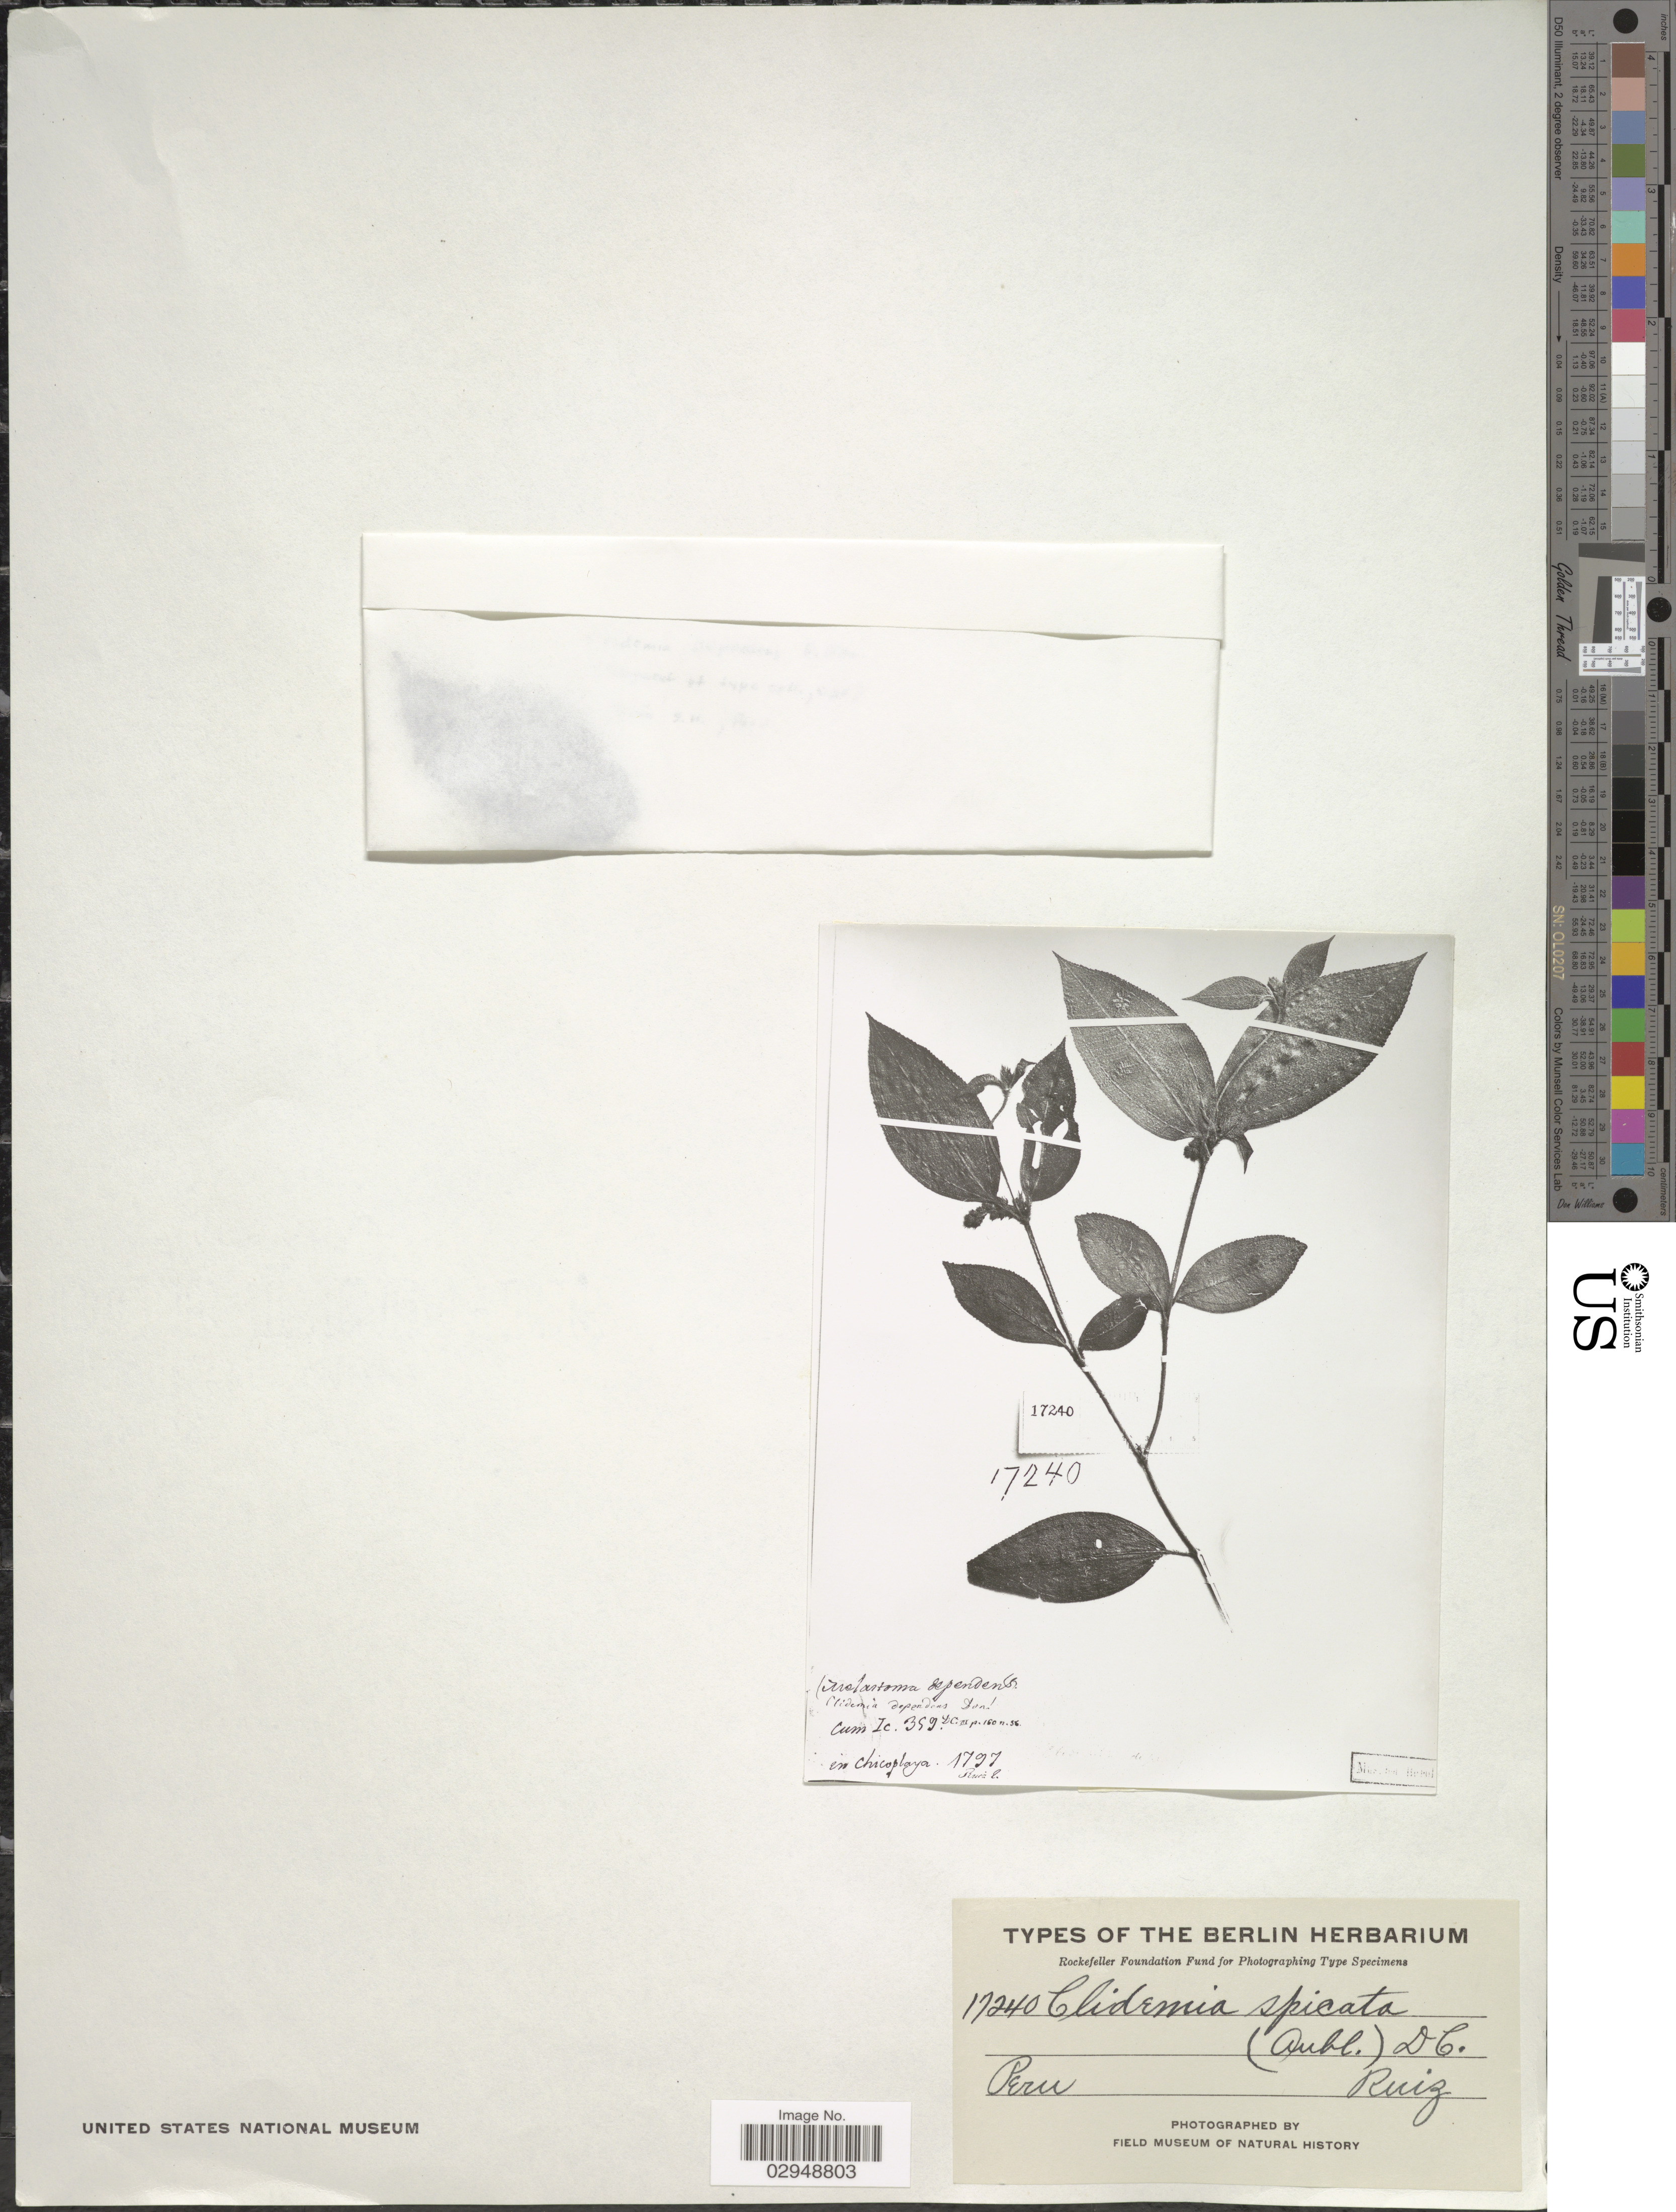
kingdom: Plantae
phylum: Tracheophyta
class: Magnoliopsida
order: Myrtales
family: Melastomataceae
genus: Clidemia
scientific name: Clidemia capitellata var. dependens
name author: (Pav. & D. Don) J.F. Macbr.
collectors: Ruiz, --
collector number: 17240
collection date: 1797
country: Peru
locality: In Chicoplaya.